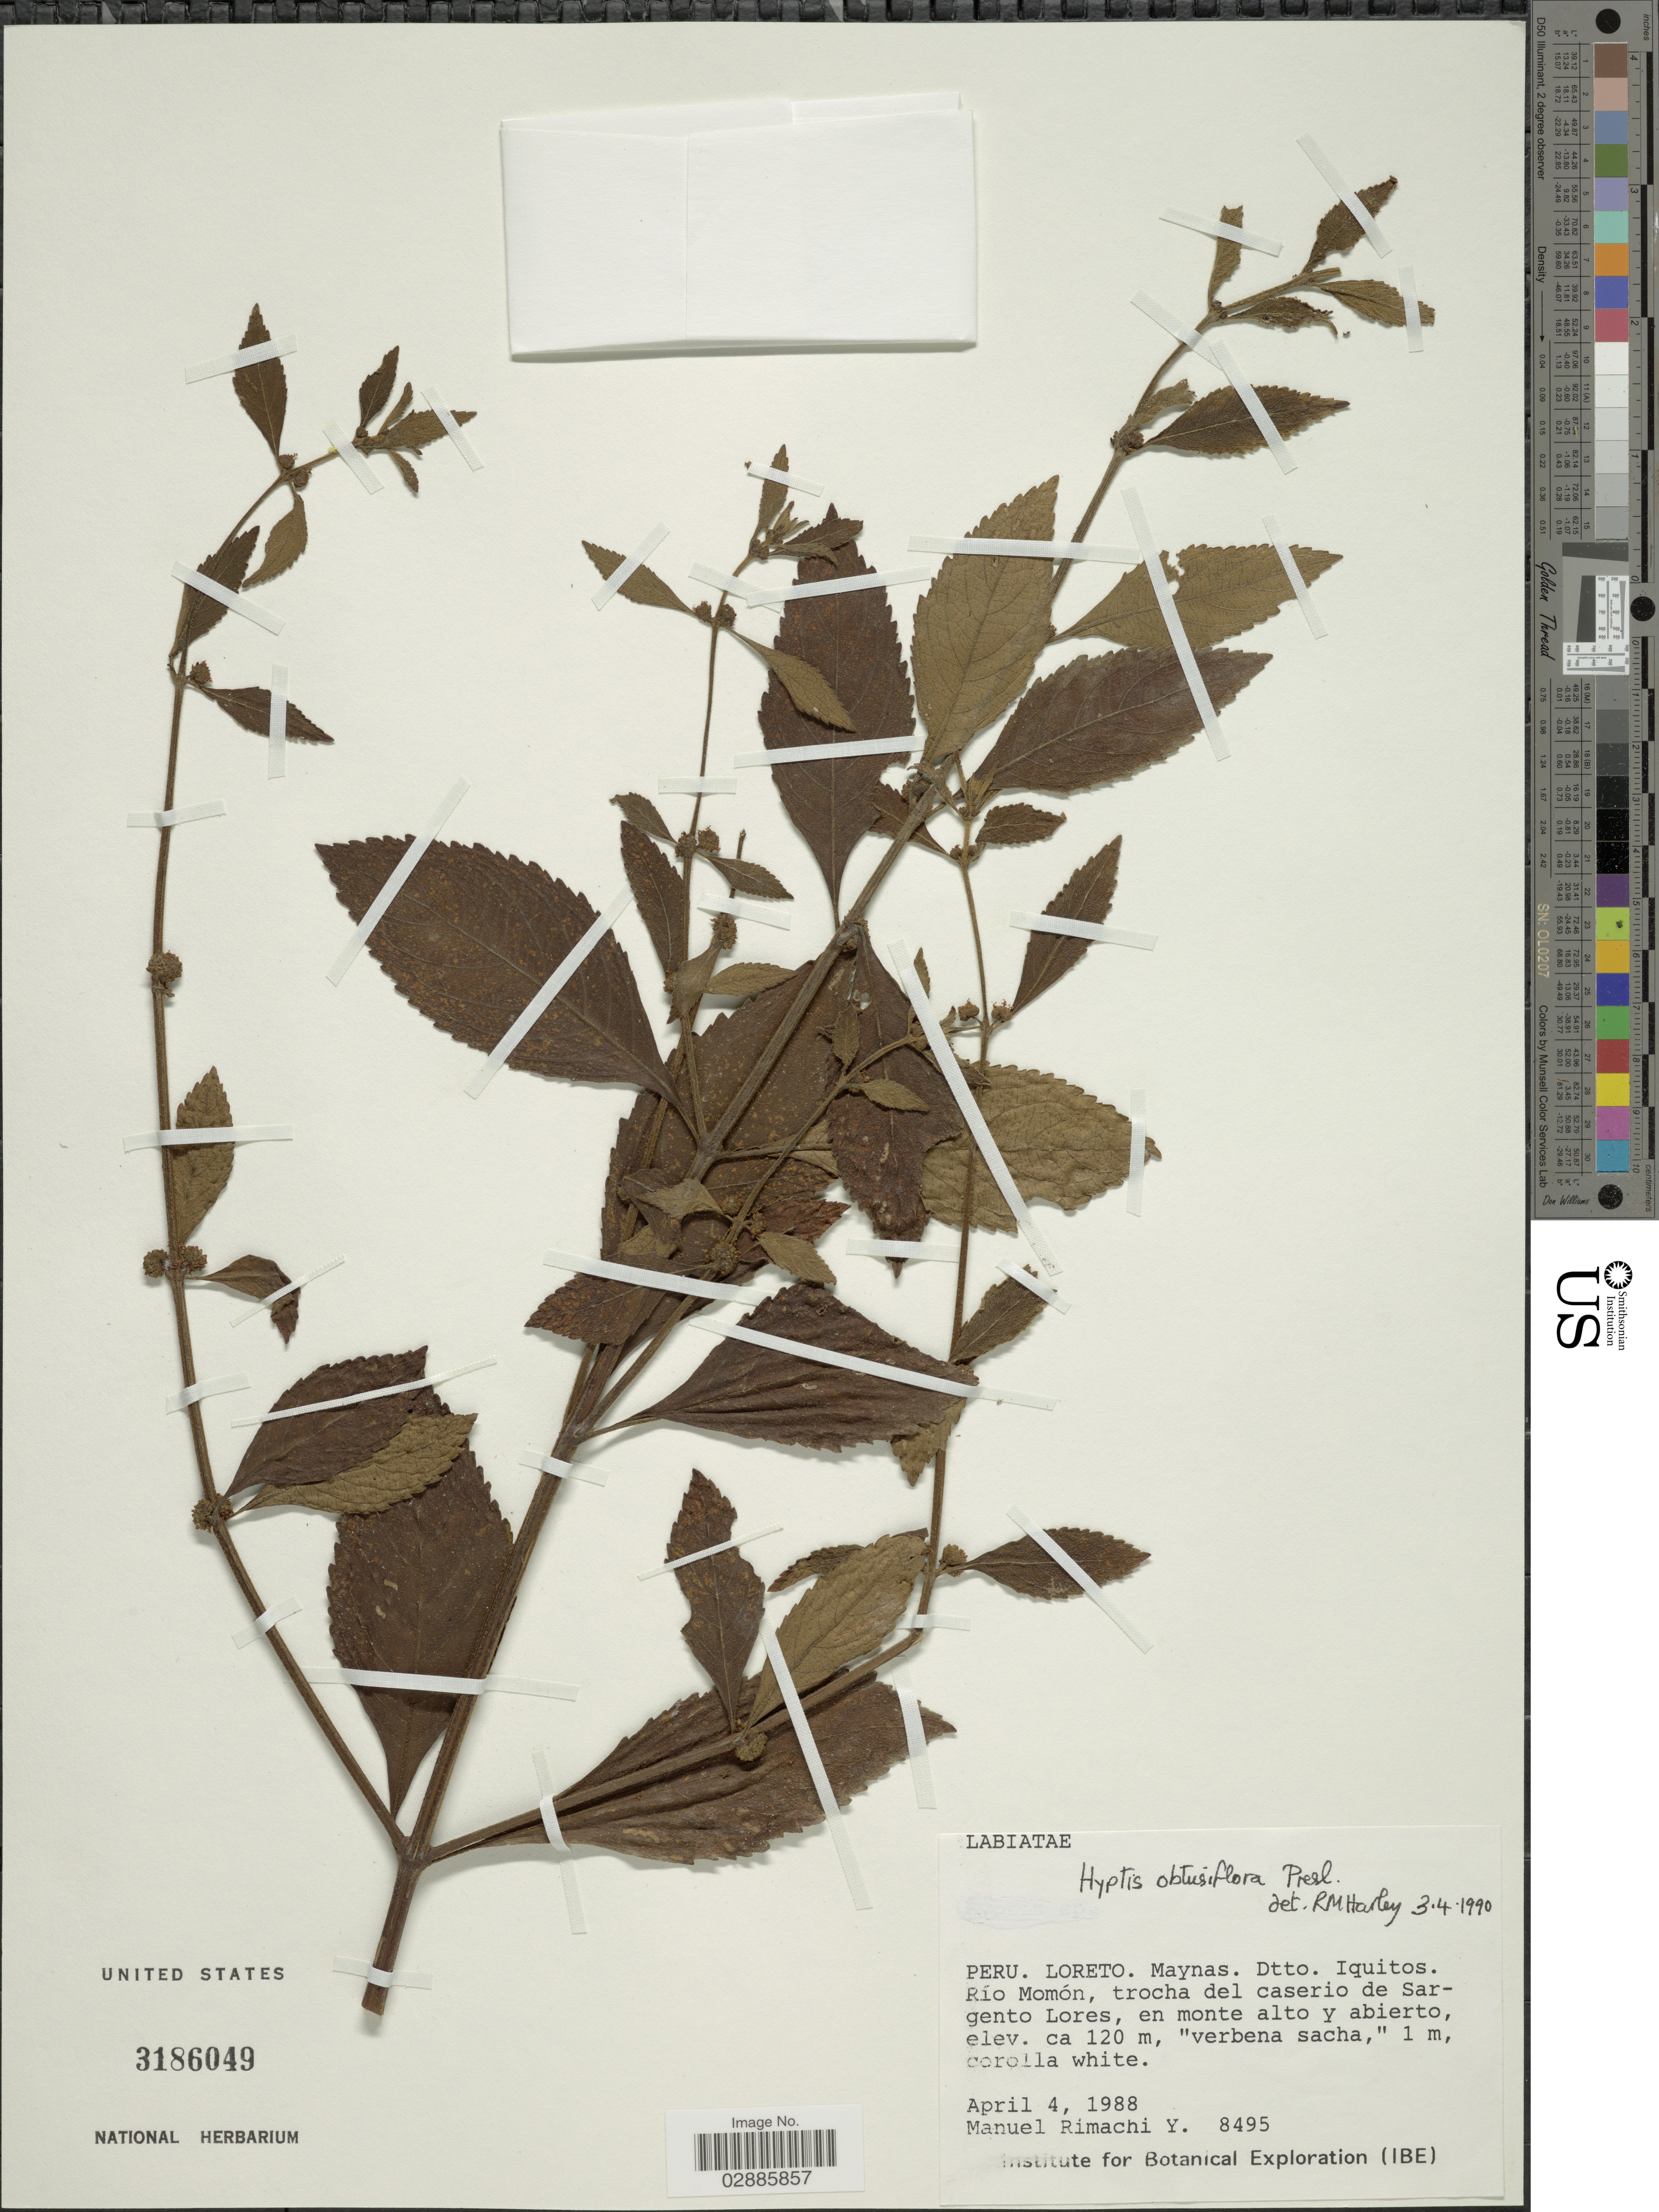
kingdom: Plantae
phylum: Tracheophyta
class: Magnoliopsida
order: Lamiales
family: Lamiaceae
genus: Hyptis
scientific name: Hyptis obtusiflora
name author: C. Presl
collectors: M. Rimachi Y.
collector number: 8495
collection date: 1988-04-04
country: Peru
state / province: Loreto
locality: Maynas. Dtto. Iquitos. Río Momón, trocha del caserio de Sargento Lores, en monte alto y abierto.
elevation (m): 120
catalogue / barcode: US 3186049